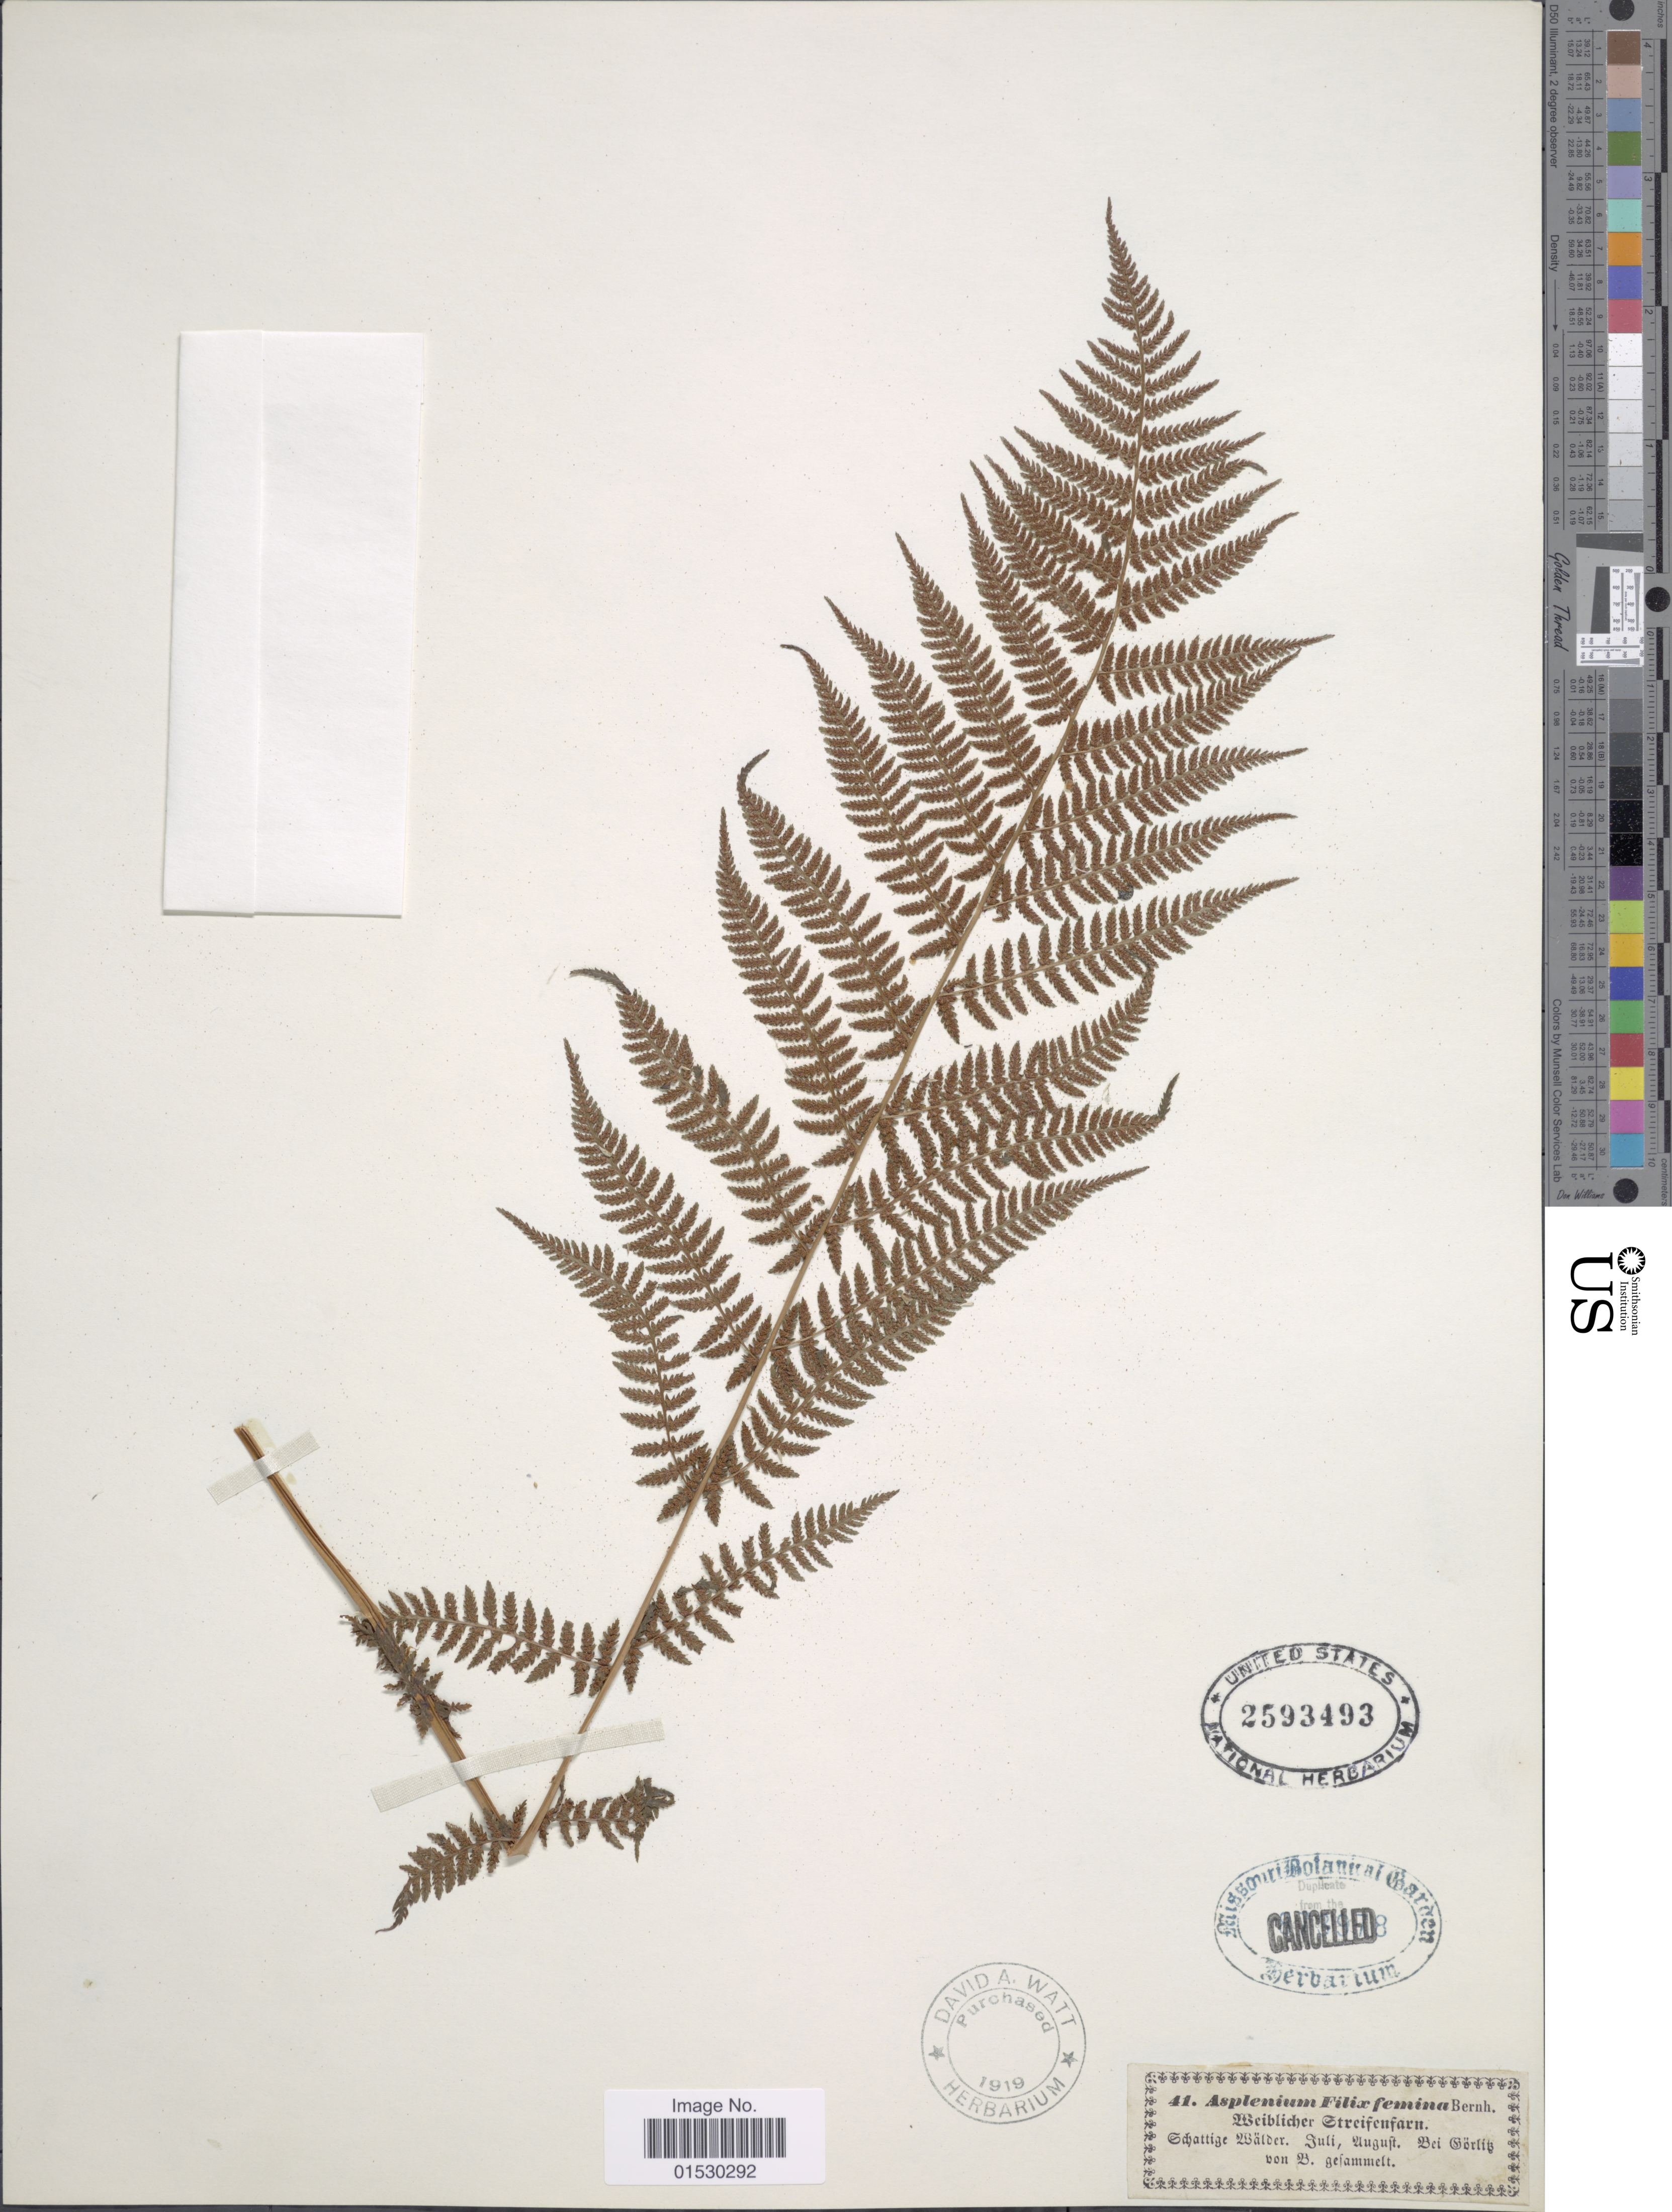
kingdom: Plantae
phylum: Tracheophyta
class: Polypodiopsida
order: Polypodiales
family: Athyriaceae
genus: Athyrium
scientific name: Athyrium filix-femina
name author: (L.) Roth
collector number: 41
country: Germany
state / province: Sachsen-Anhalt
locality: bei Görlitz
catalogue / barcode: US 2593493